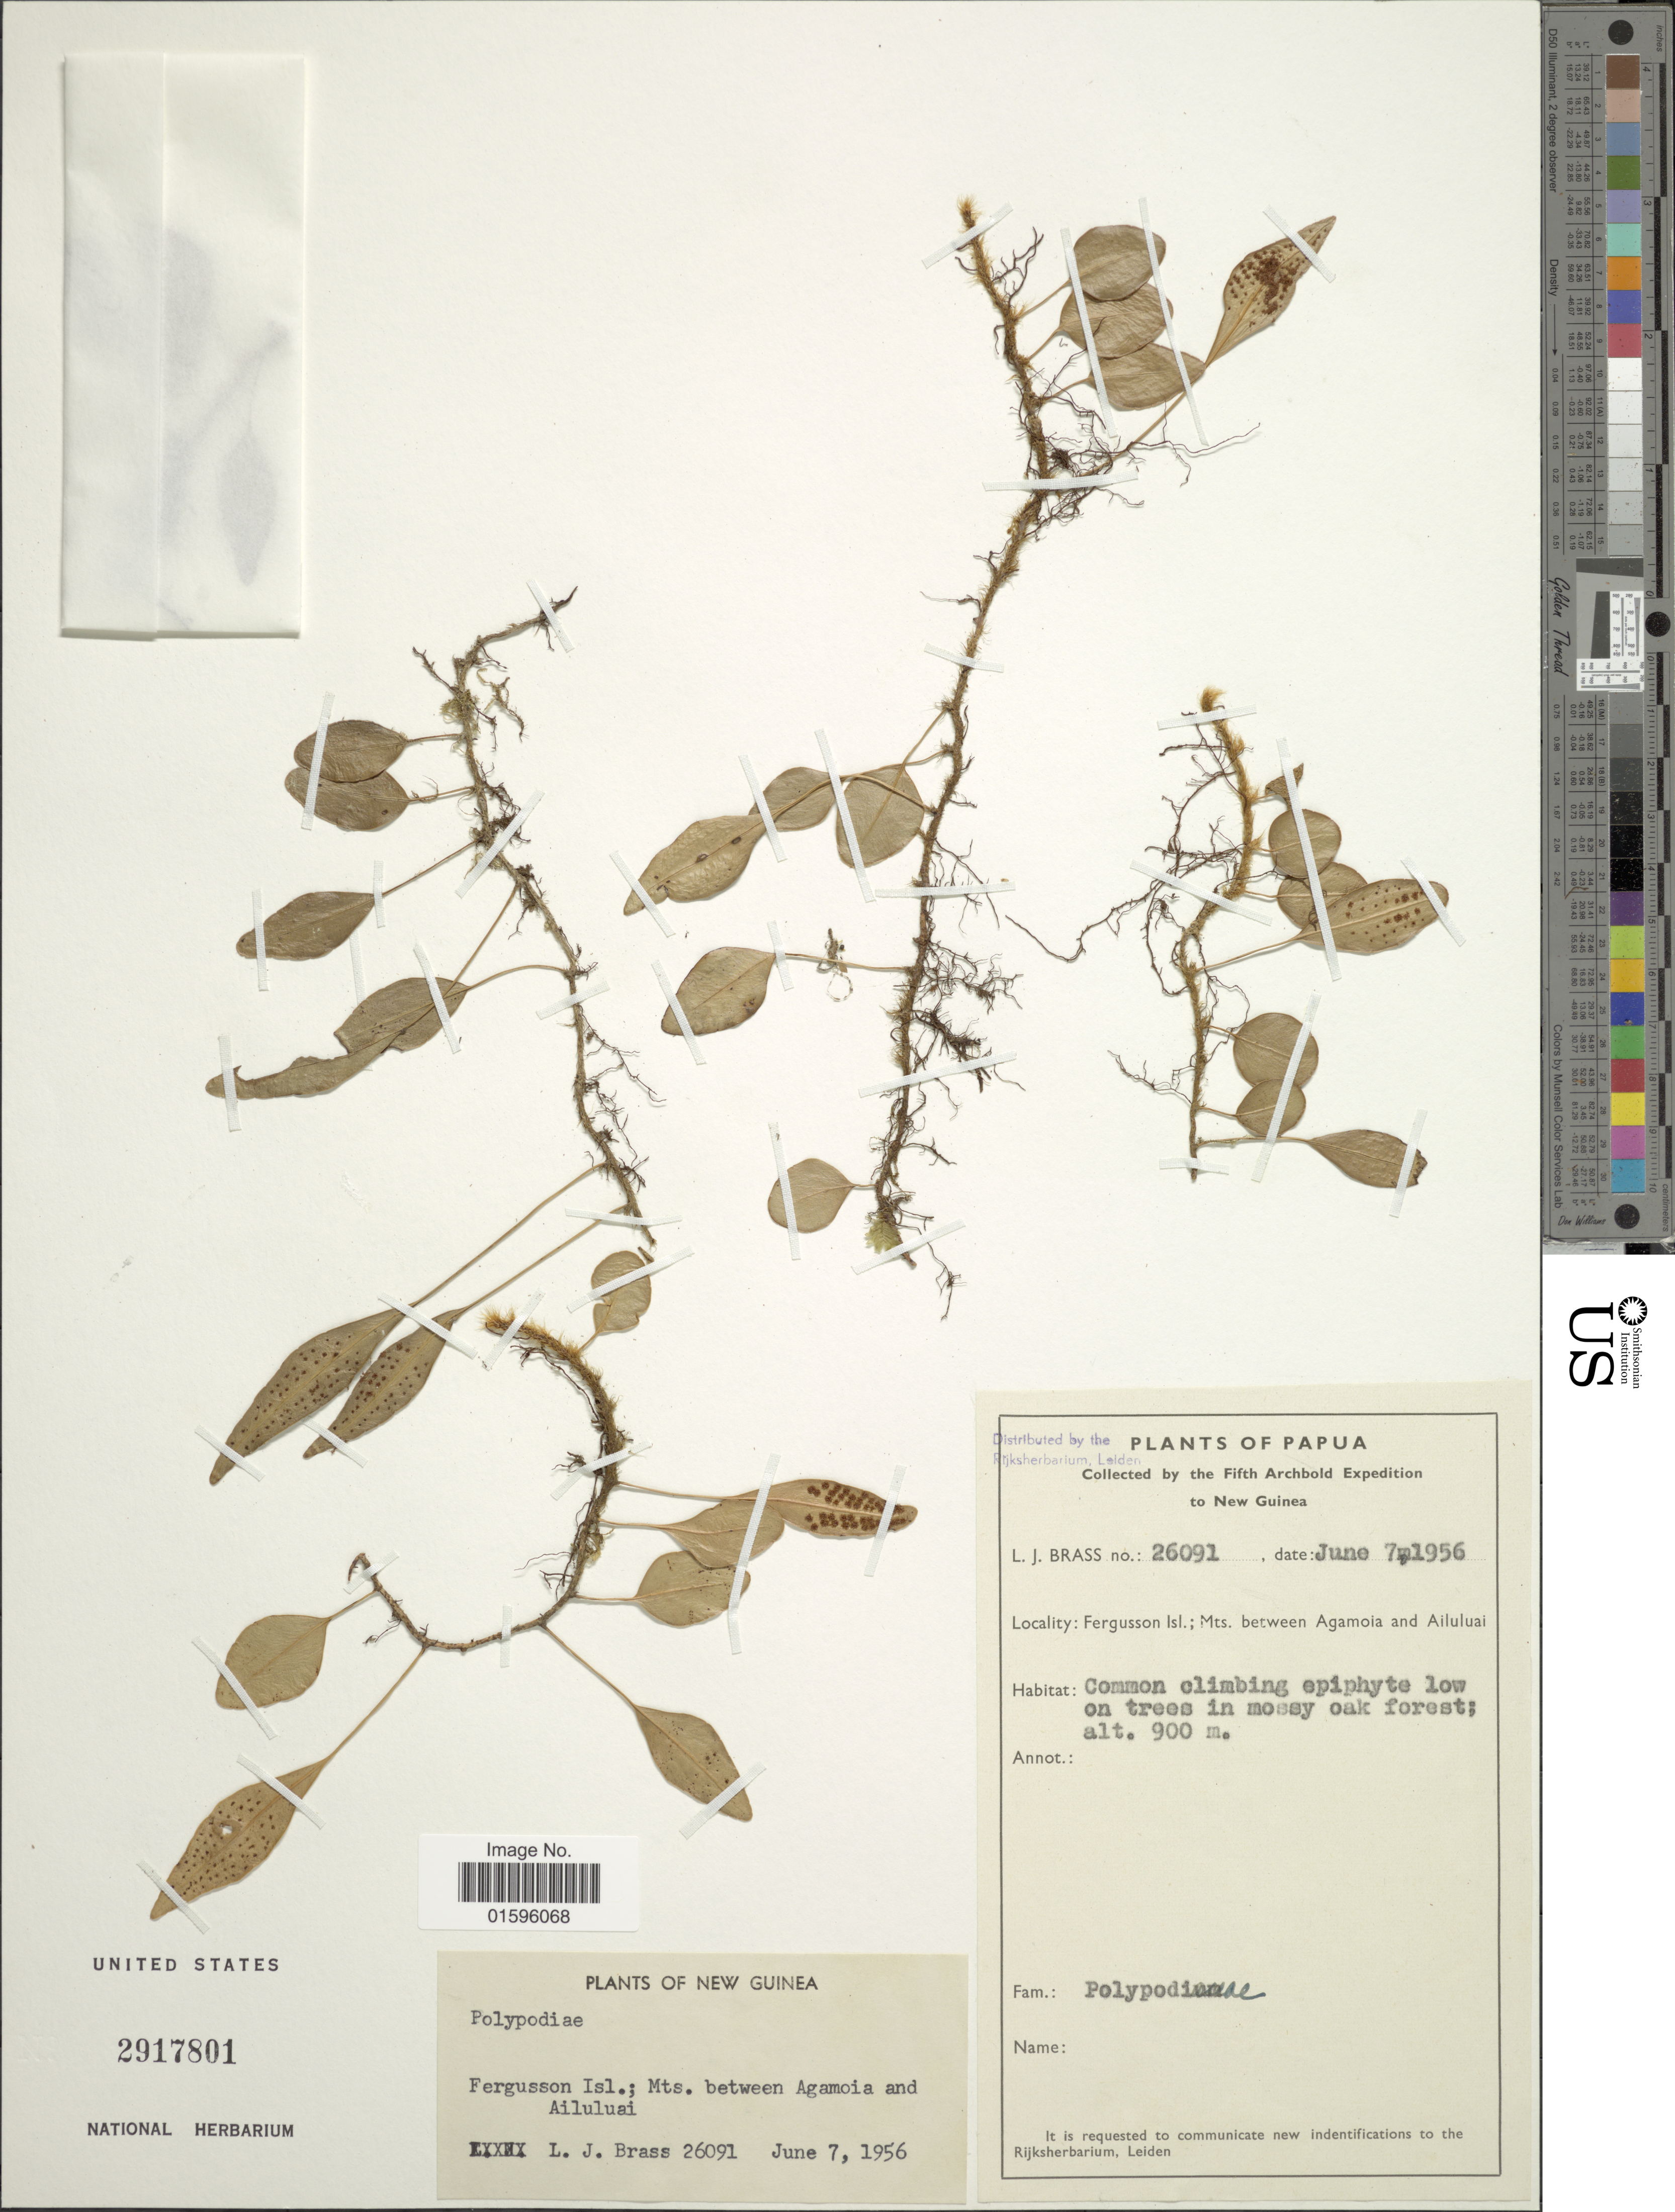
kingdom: Plantae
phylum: Tracheophyta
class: Polypodiopsida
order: Polypodiales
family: Polypodiaceae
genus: Polypodium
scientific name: Polypodium sp.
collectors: L. J. Brass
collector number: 26091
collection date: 1956-06-07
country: Papua New Guinea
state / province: Milne Bay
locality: Papua, New Guinea, Fergusson Isl.; Mts. between Agamoia and Ailuluai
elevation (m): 900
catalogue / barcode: US 2917801